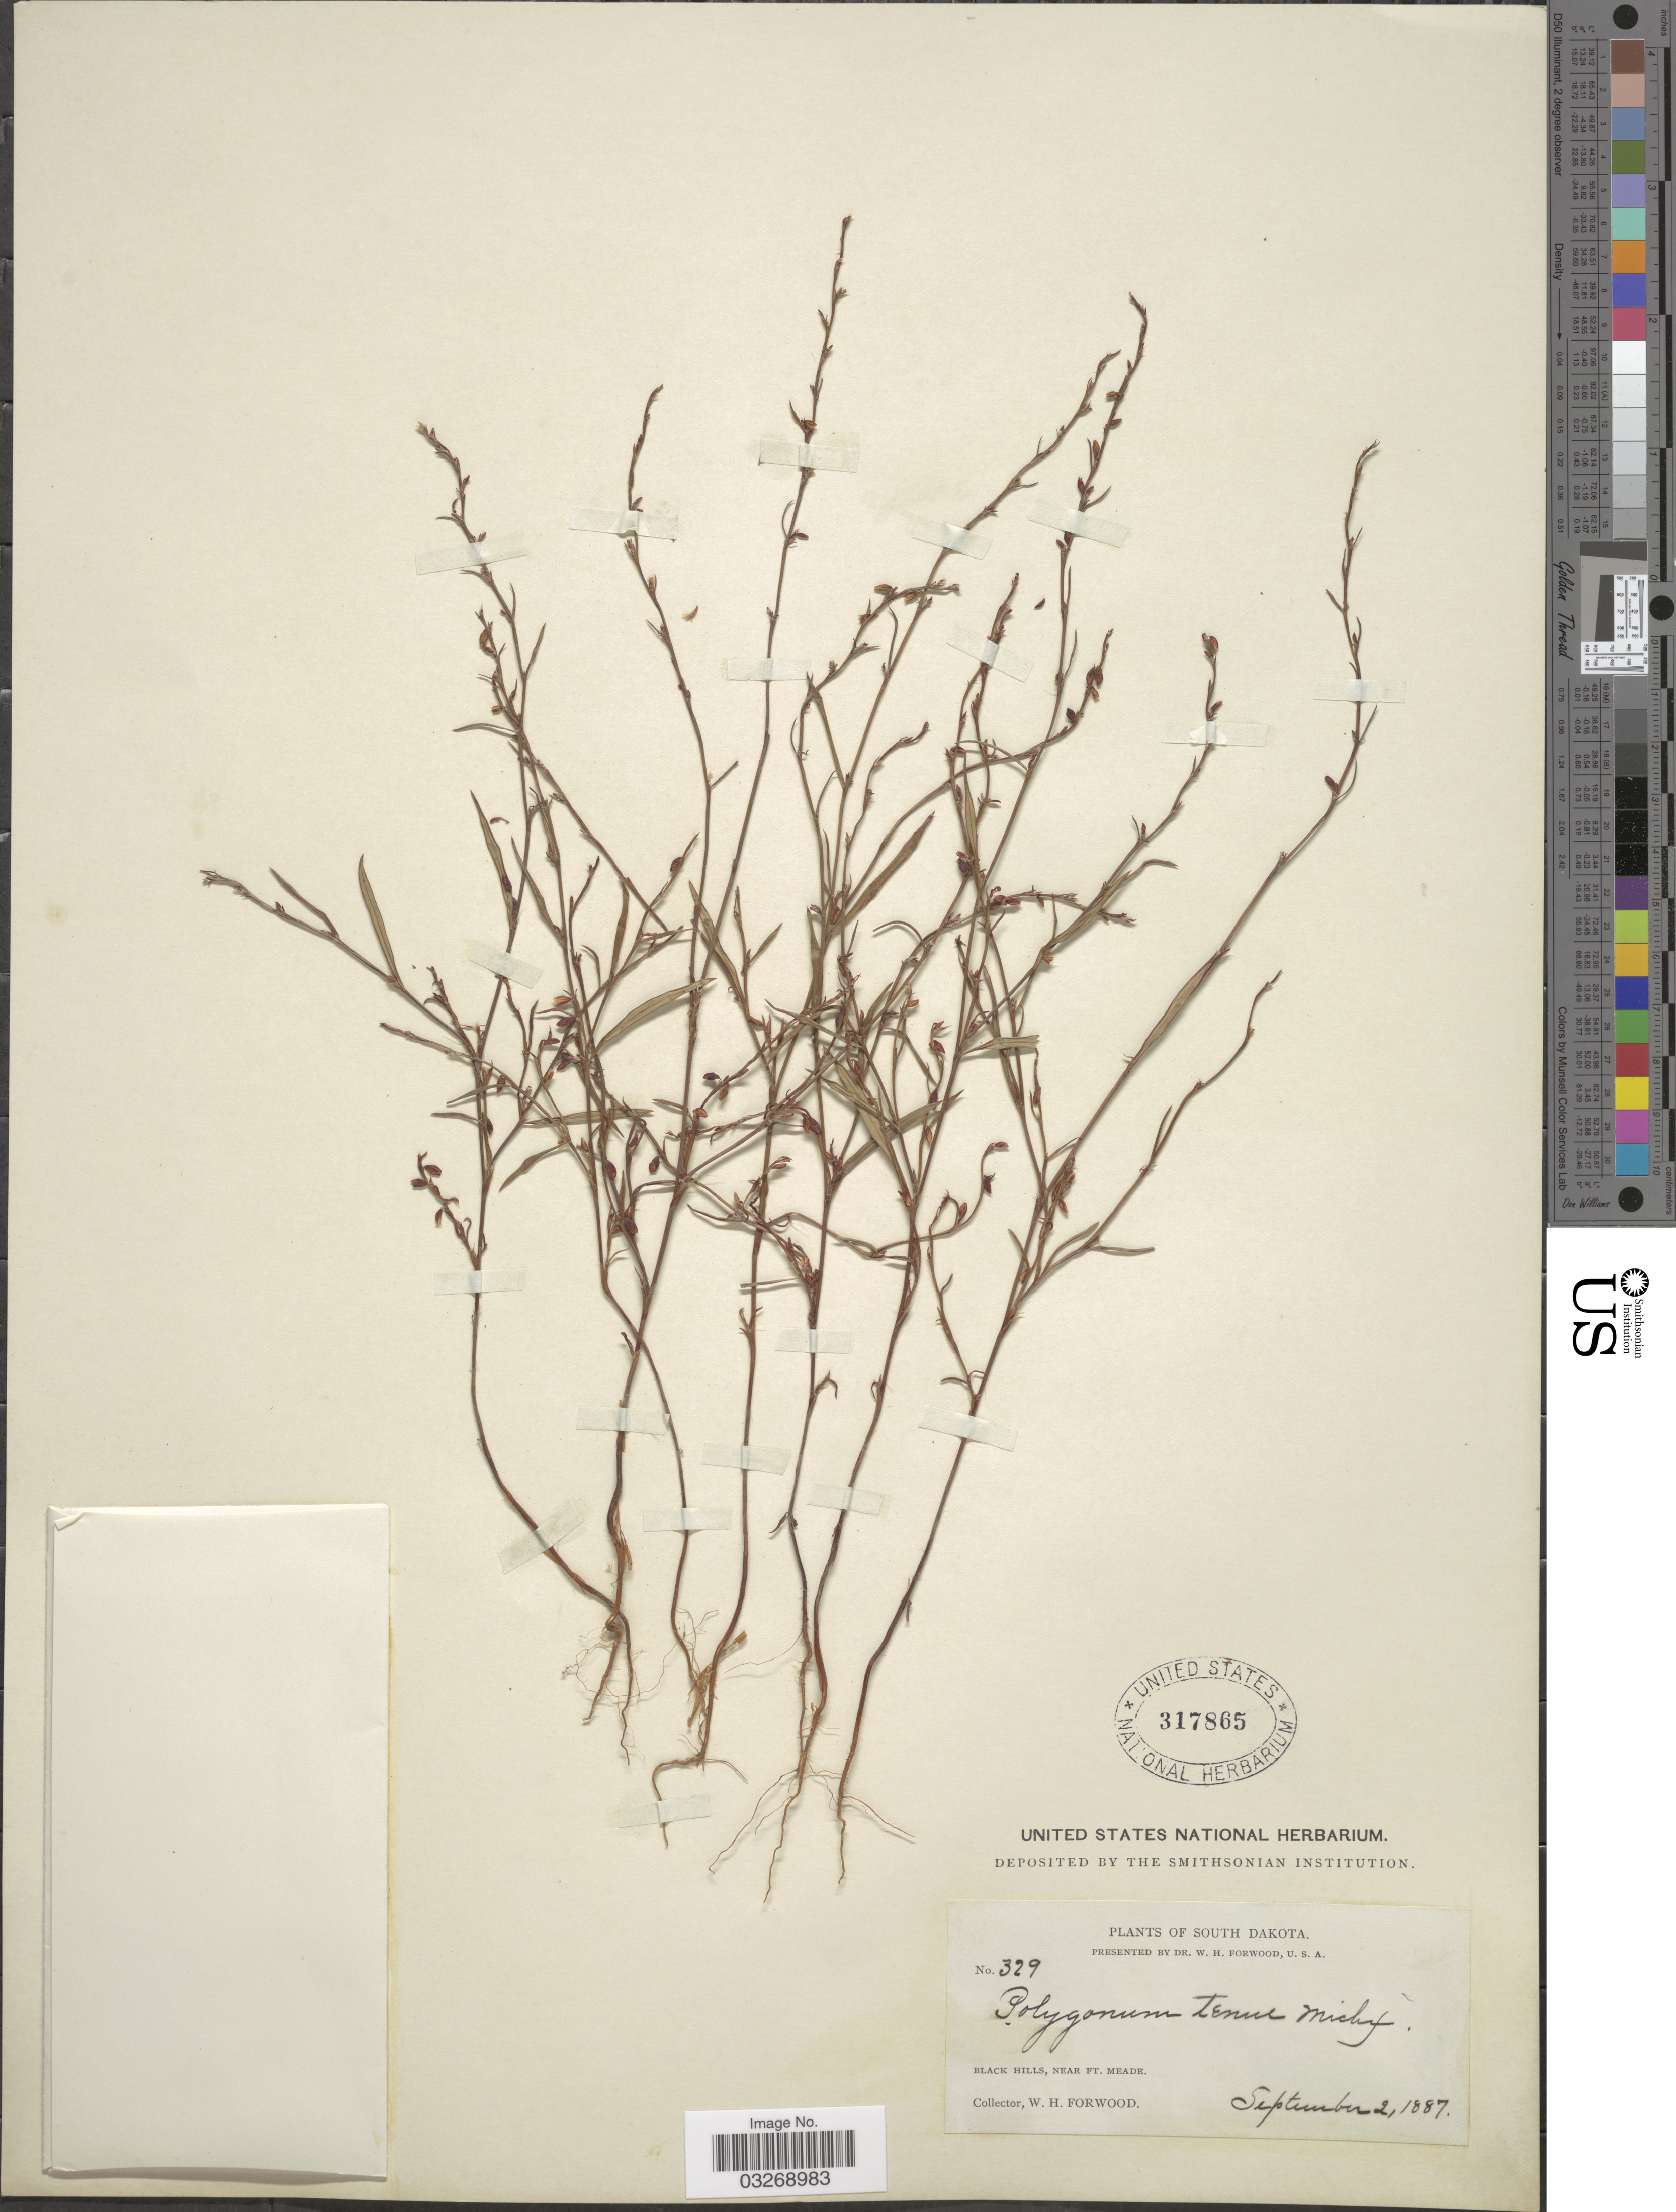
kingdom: Plantae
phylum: Tracheophyta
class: Magnoliopsida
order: Caryophyllales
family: Polygonaceae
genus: Polygonum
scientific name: Polygonum douglasii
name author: Greene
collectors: W. Forwood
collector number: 329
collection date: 1887-09-02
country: United States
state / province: South Dakota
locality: Black Hills, near Ft. Meade.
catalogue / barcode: US 317865